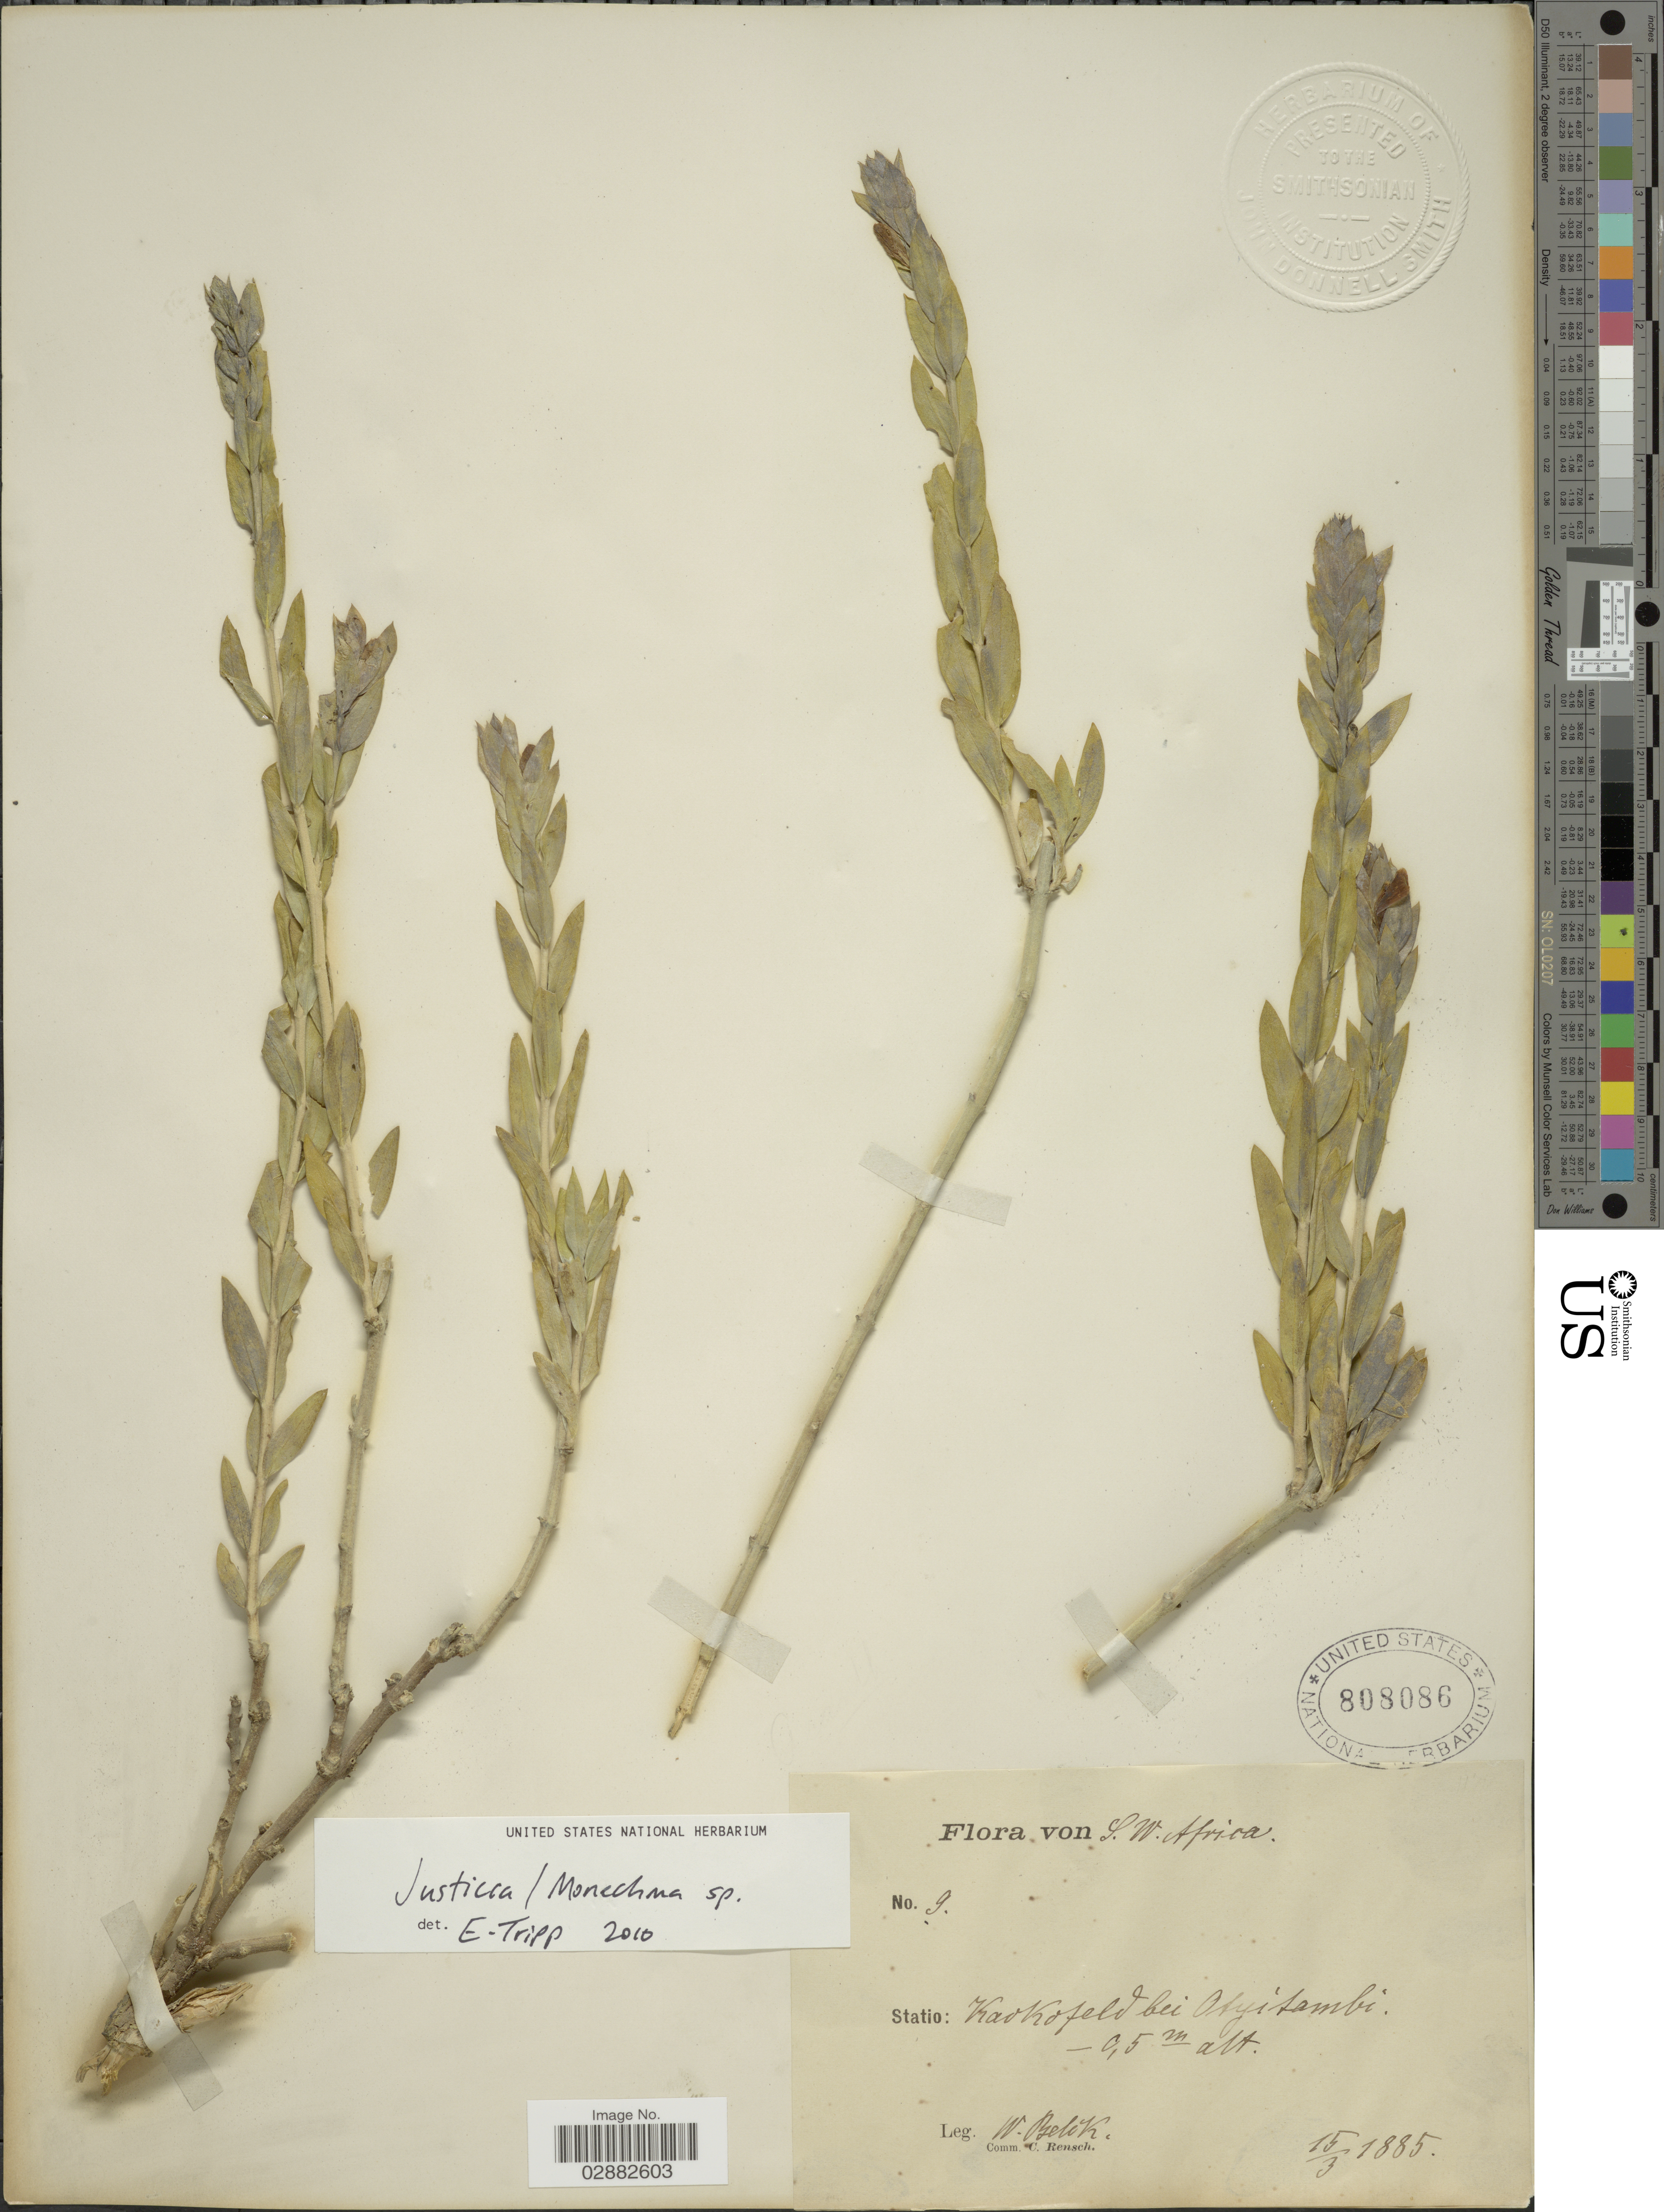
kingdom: Plantae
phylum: Tracheophyta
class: Magnoliopsida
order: Lamiales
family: Acanthaceae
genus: Justicia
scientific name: Justicia sp.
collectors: W. Belik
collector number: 9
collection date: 1885-03-15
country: Namibia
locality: Statio: Kaokofeld bei Otyitambi.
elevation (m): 0.5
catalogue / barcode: US 808086